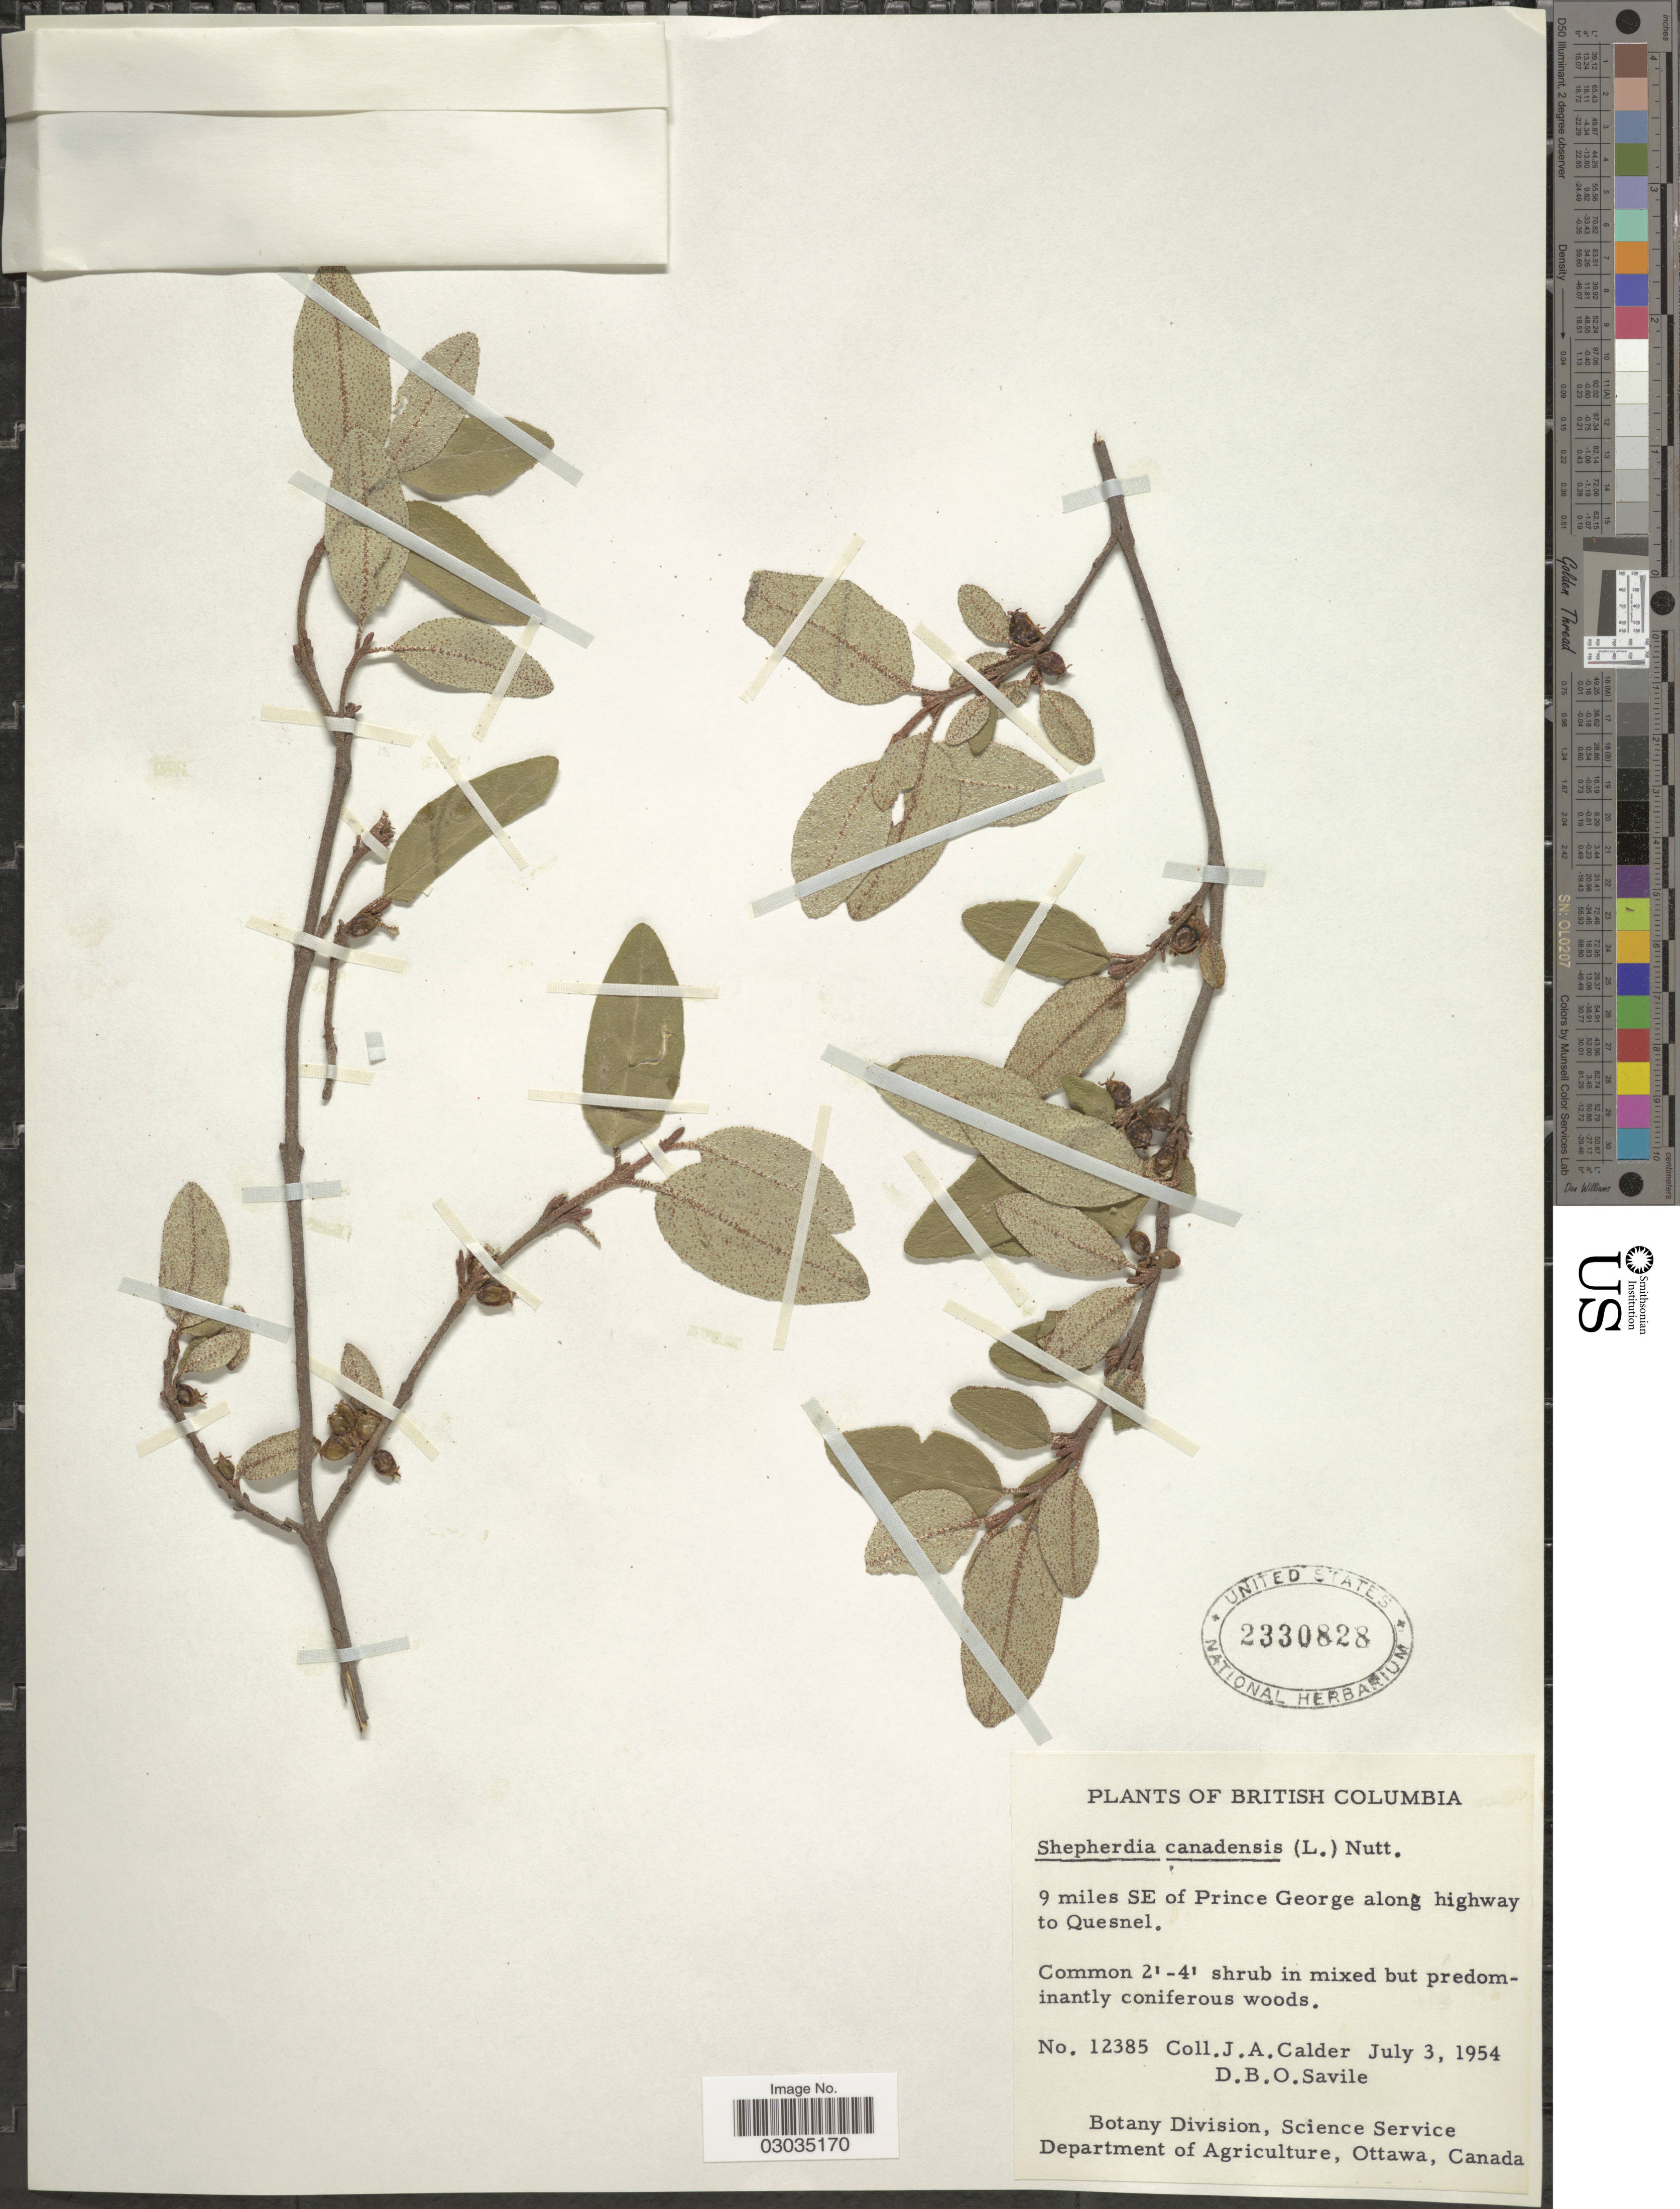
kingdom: Plantae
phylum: Tracheophyta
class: Magnoliopsida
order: Rosales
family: Elaeagnaceae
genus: Shepherdia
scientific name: Shepherdia canadensis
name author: (L.) Nutt.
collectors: J. A. Calder & D. Savile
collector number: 12385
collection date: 1954-07-03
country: Canada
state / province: British Columbia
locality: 9 miles SE of Prince George along highway to Quesnel.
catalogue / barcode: US 2330828